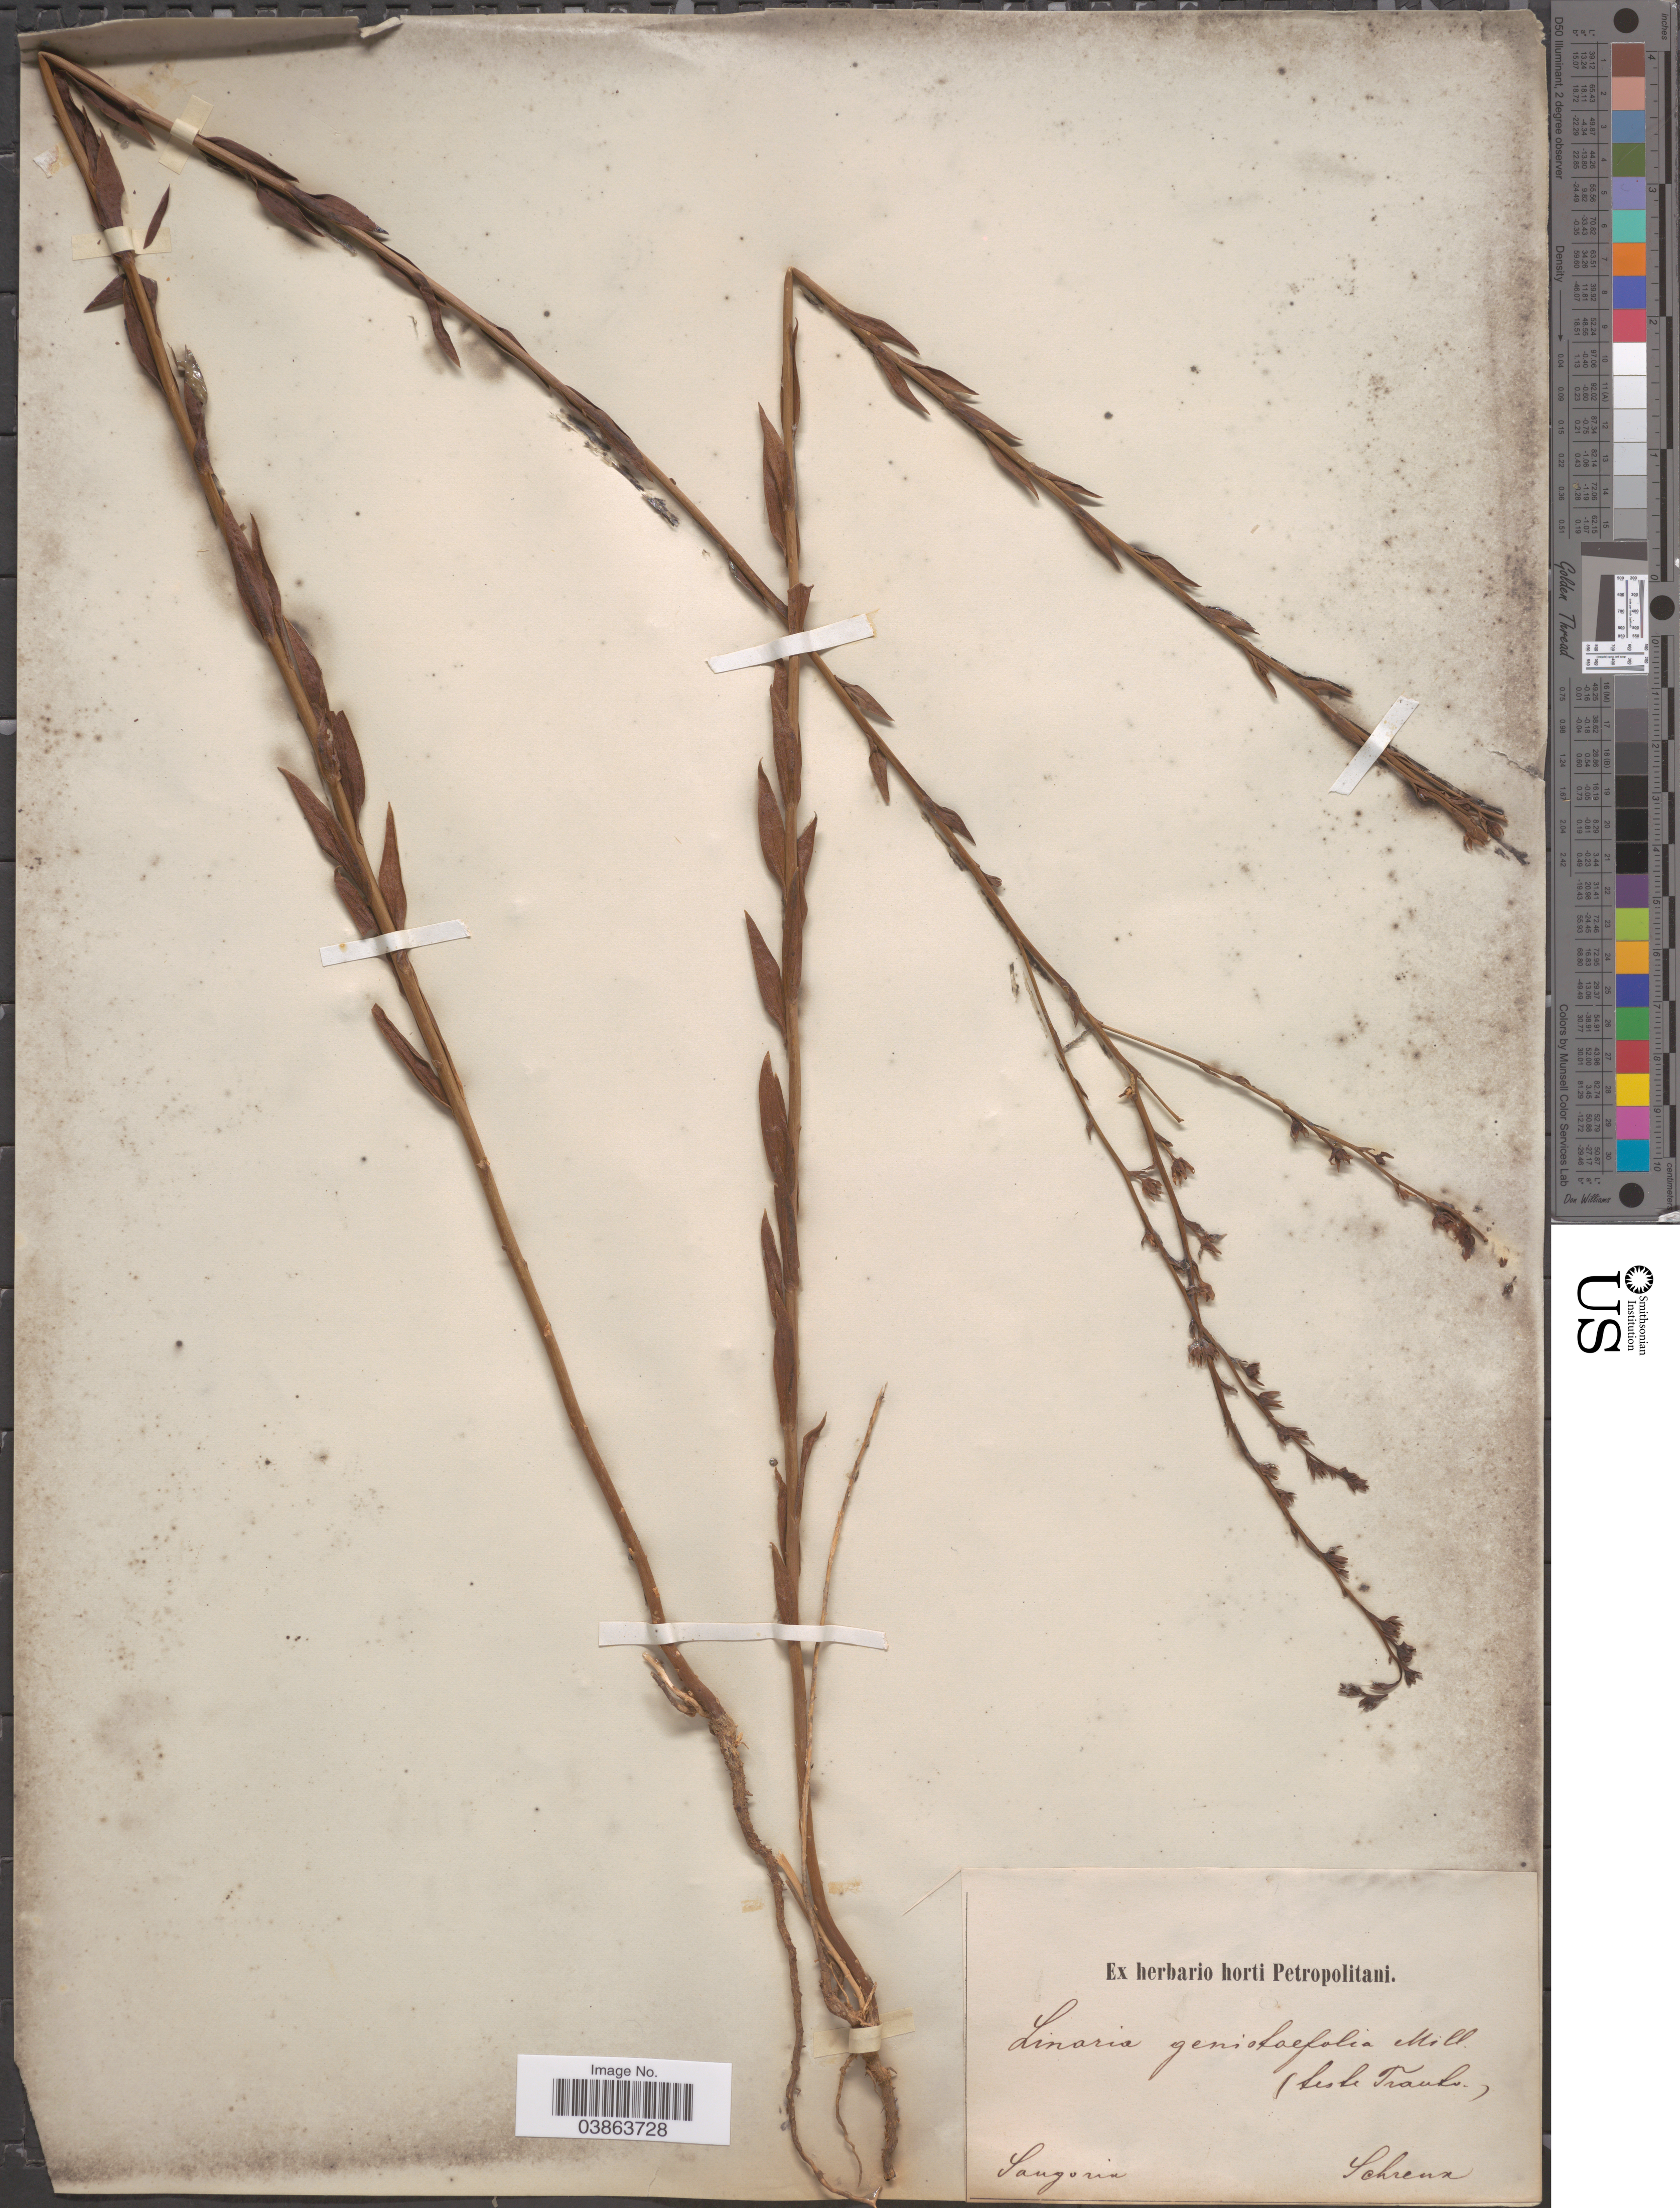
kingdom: Plantae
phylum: Tracheophyta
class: Magnoliopsida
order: Lamiales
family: Plantaginaceae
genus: Linaria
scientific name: Linaria genistifolia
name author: (L.) Mill.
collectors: A.G. Schrenk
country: Kazakhstan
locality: Songoria.